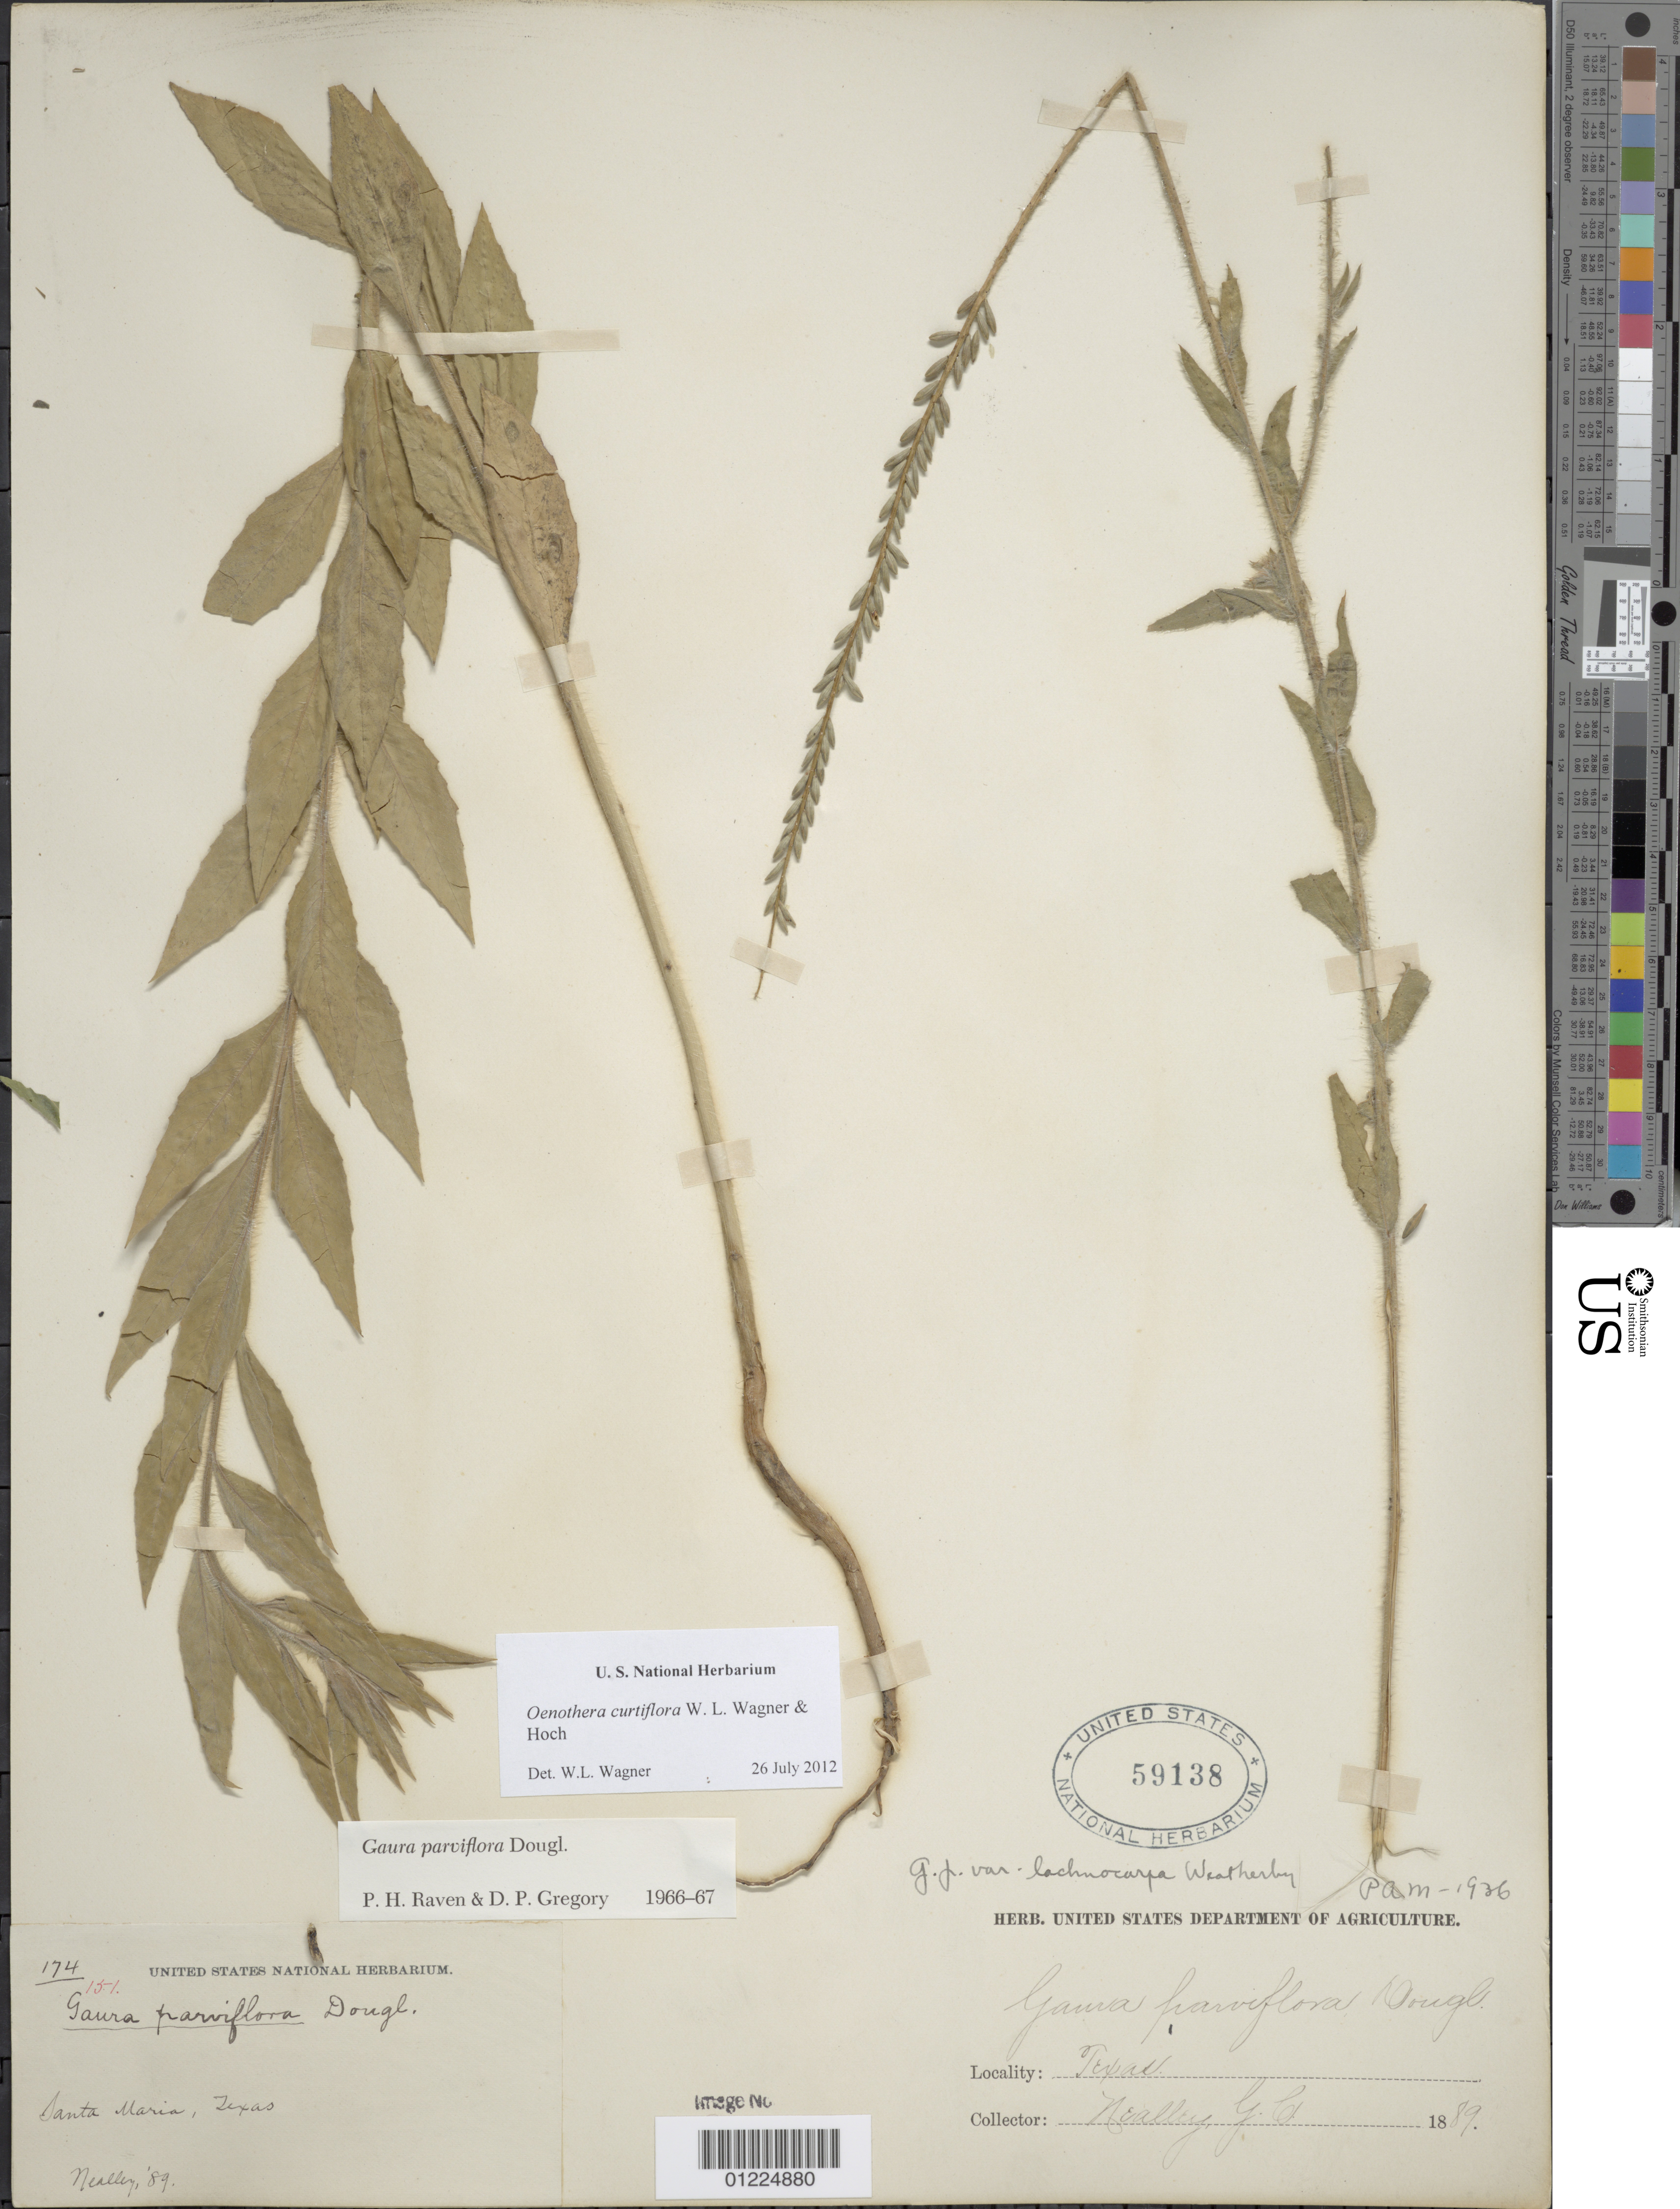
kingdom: Plantae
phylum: Tracheophyta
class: Magnoliopsida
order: Myrtales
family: Onagraceae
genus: Oenothera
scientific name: Oenothera curtiflora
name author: W.L. Wagner & Hoch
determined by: Wagner, W. L., (BOT), Smithsonian Institution - National Museum of Natural History (UNITED STATES)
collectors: G. C. Nealley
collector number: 174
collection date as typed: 1889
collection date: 1889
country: United States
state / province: Texas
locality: Santa Maria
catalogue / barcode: US 59138